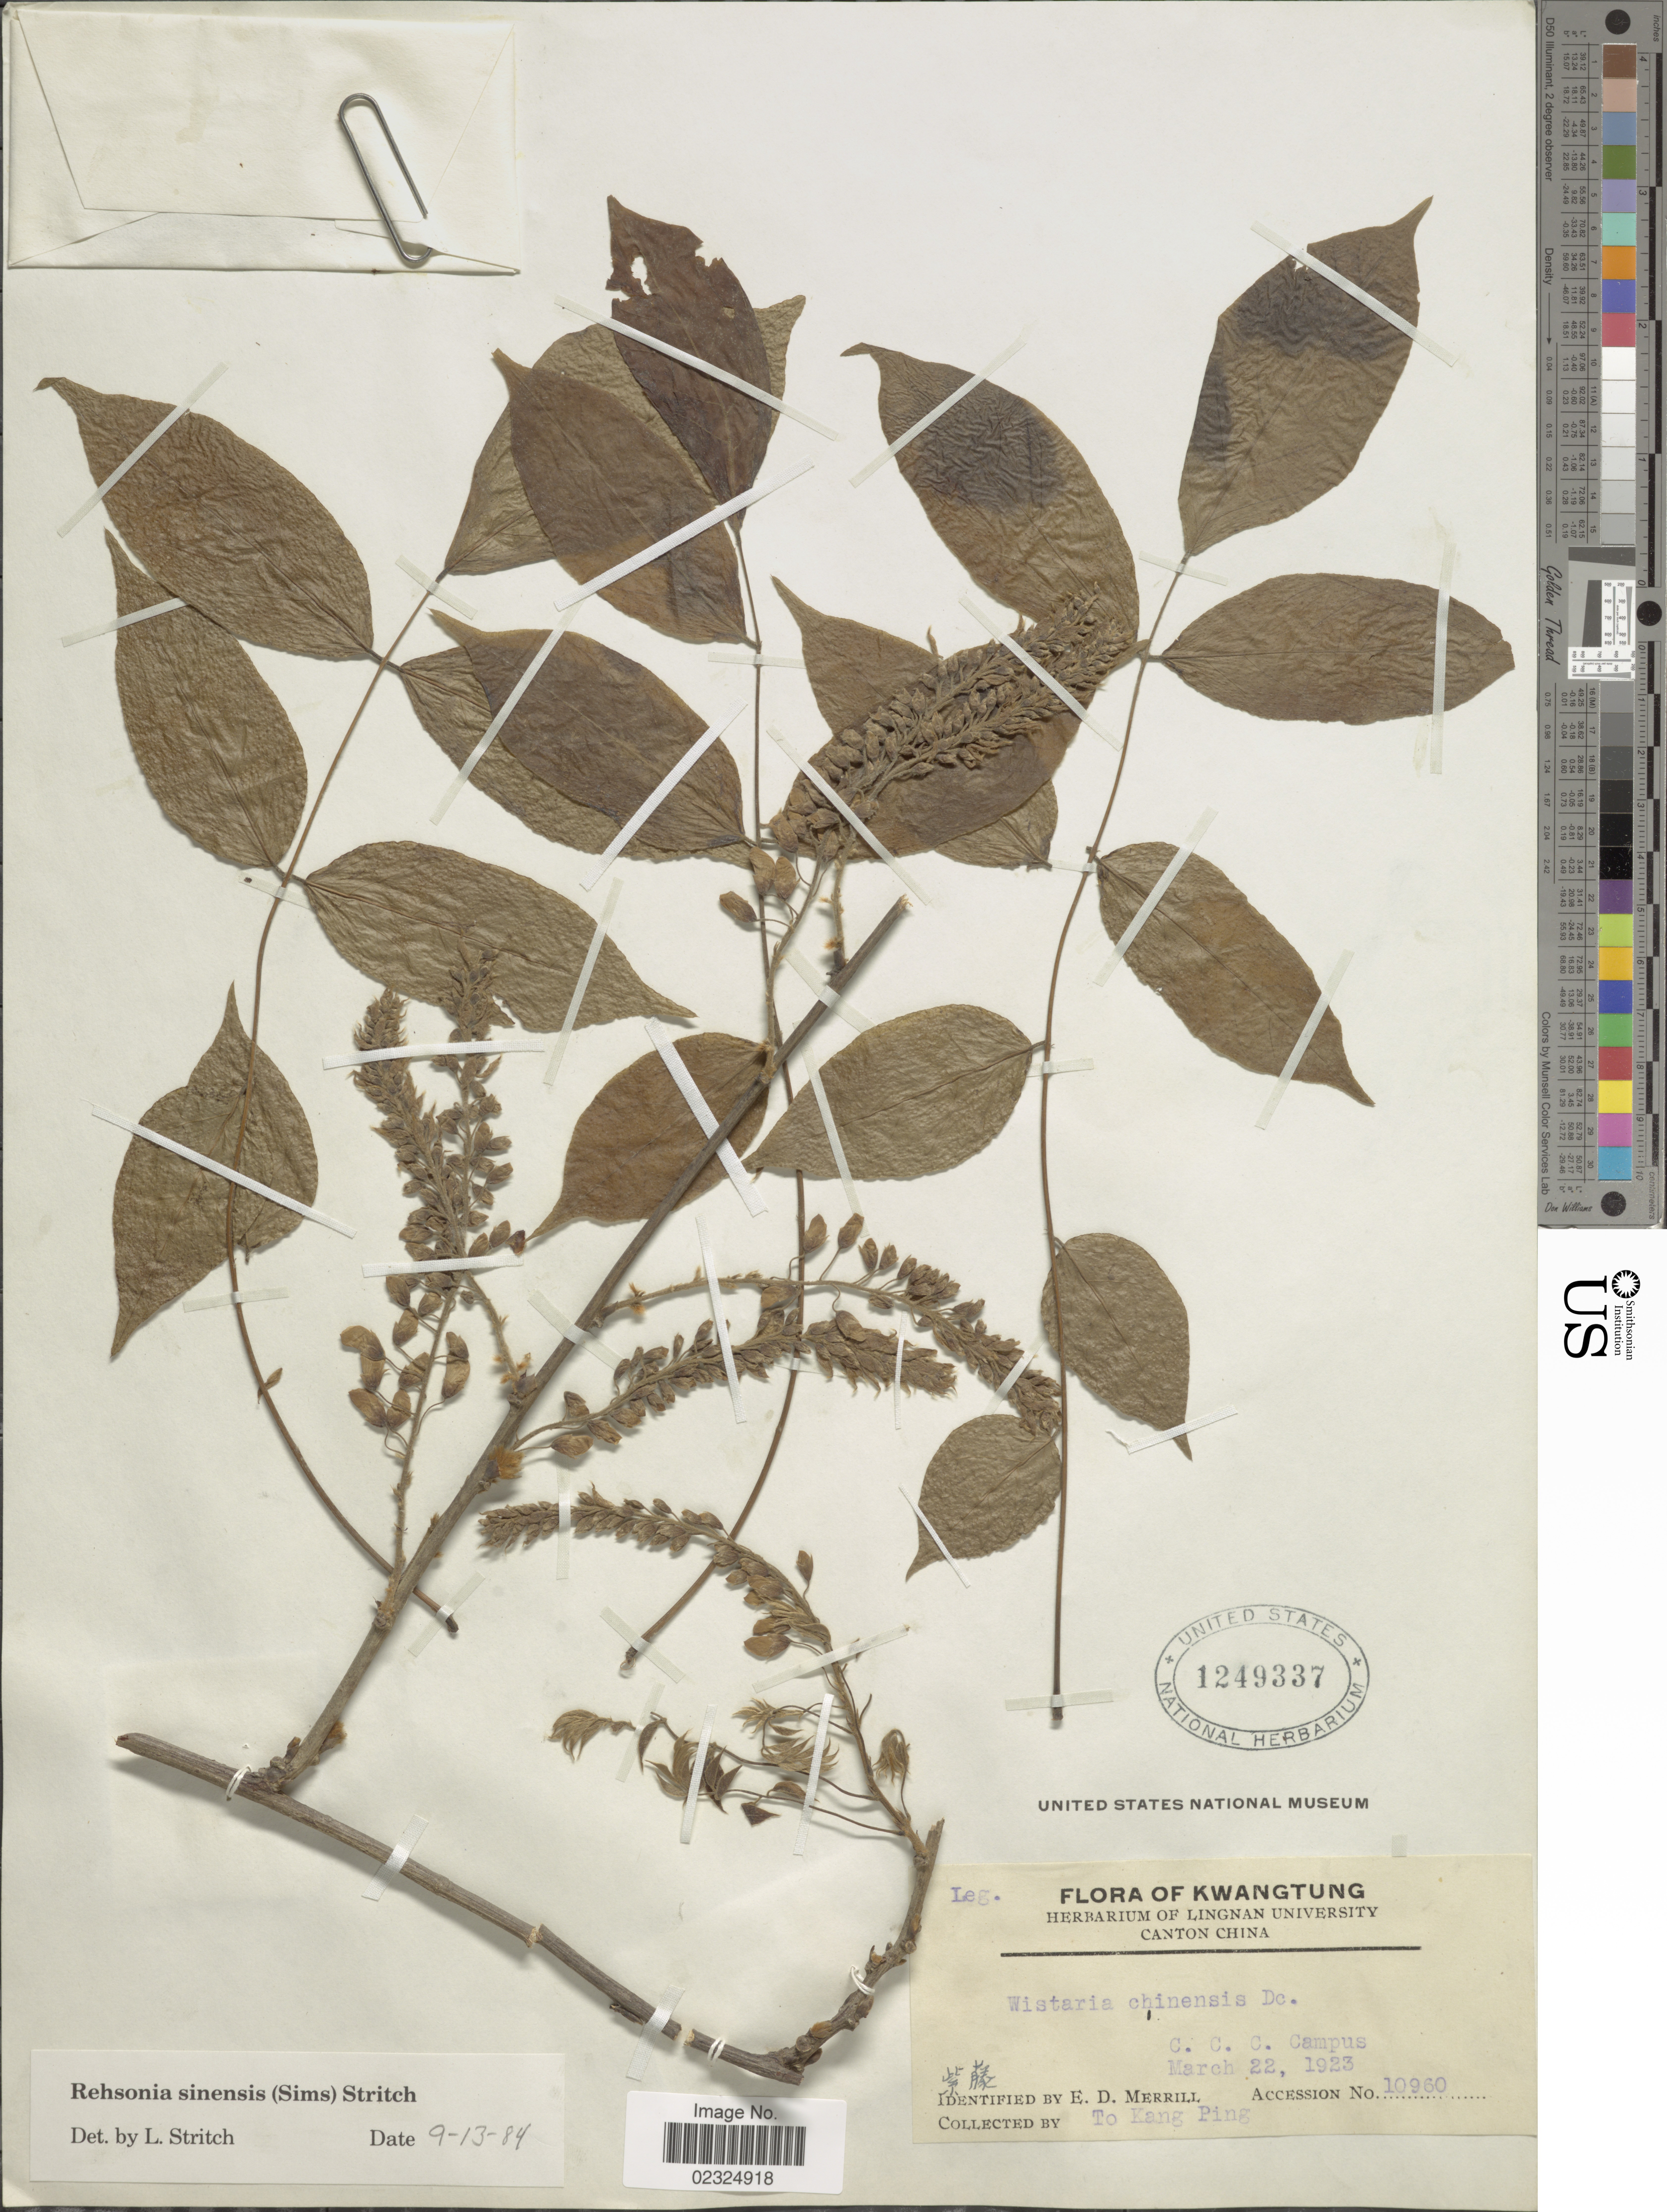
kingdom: Plantae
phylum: Tracheophyta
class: Magnoliopsida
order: Fabales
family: Fabaceae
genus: Wisteria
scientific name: Wisteria sinensis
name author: (Sims) DC.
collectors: T. Ping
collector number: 10960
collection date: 1923-03-22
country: China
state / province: Guangdong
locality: Kwangtung, C.C.C. Campus.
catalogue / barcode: US 1249337